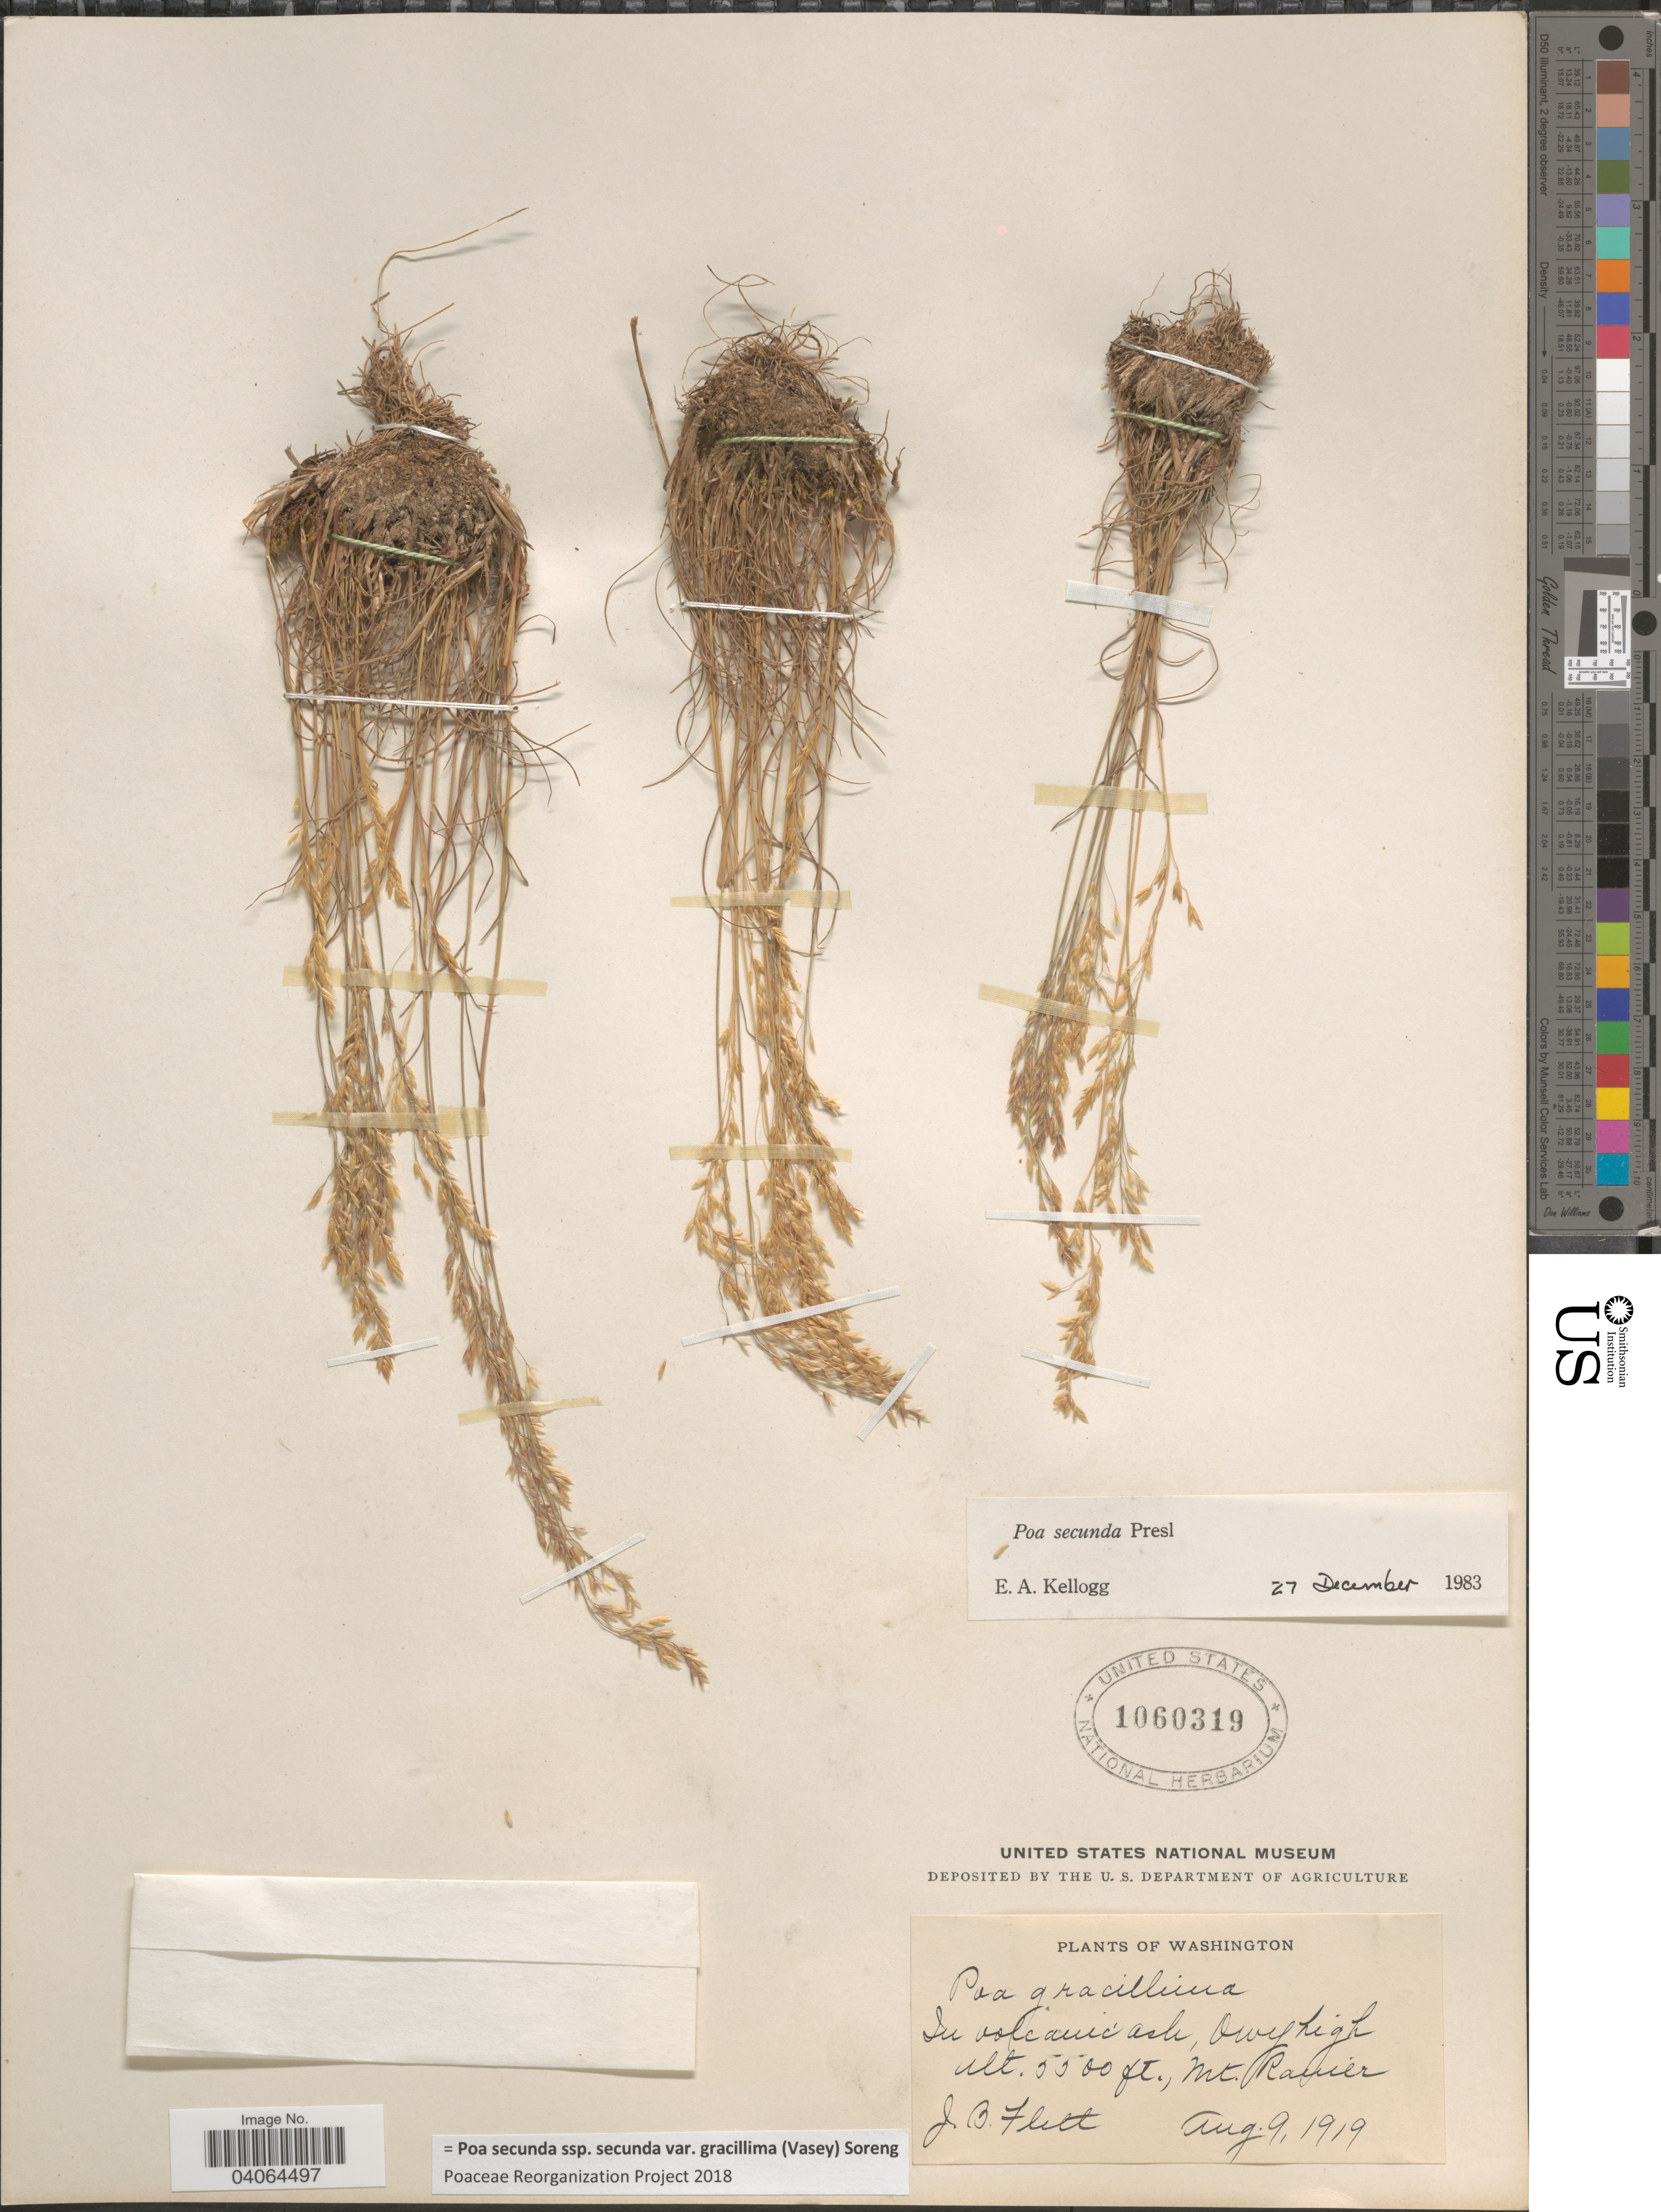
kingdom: Plantae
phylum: Tracheophyta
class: Liliopsida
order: Poales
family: Poaceae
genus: Poa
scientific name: Poa secunda subsp. secunda var. gracillima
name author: (Vasey) Soreng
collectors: J. Flett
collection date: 1919-08-09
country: United States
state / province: Washington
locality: Owyhigh, Mt. Ranier.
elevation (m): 1676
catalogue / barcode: US 1060319